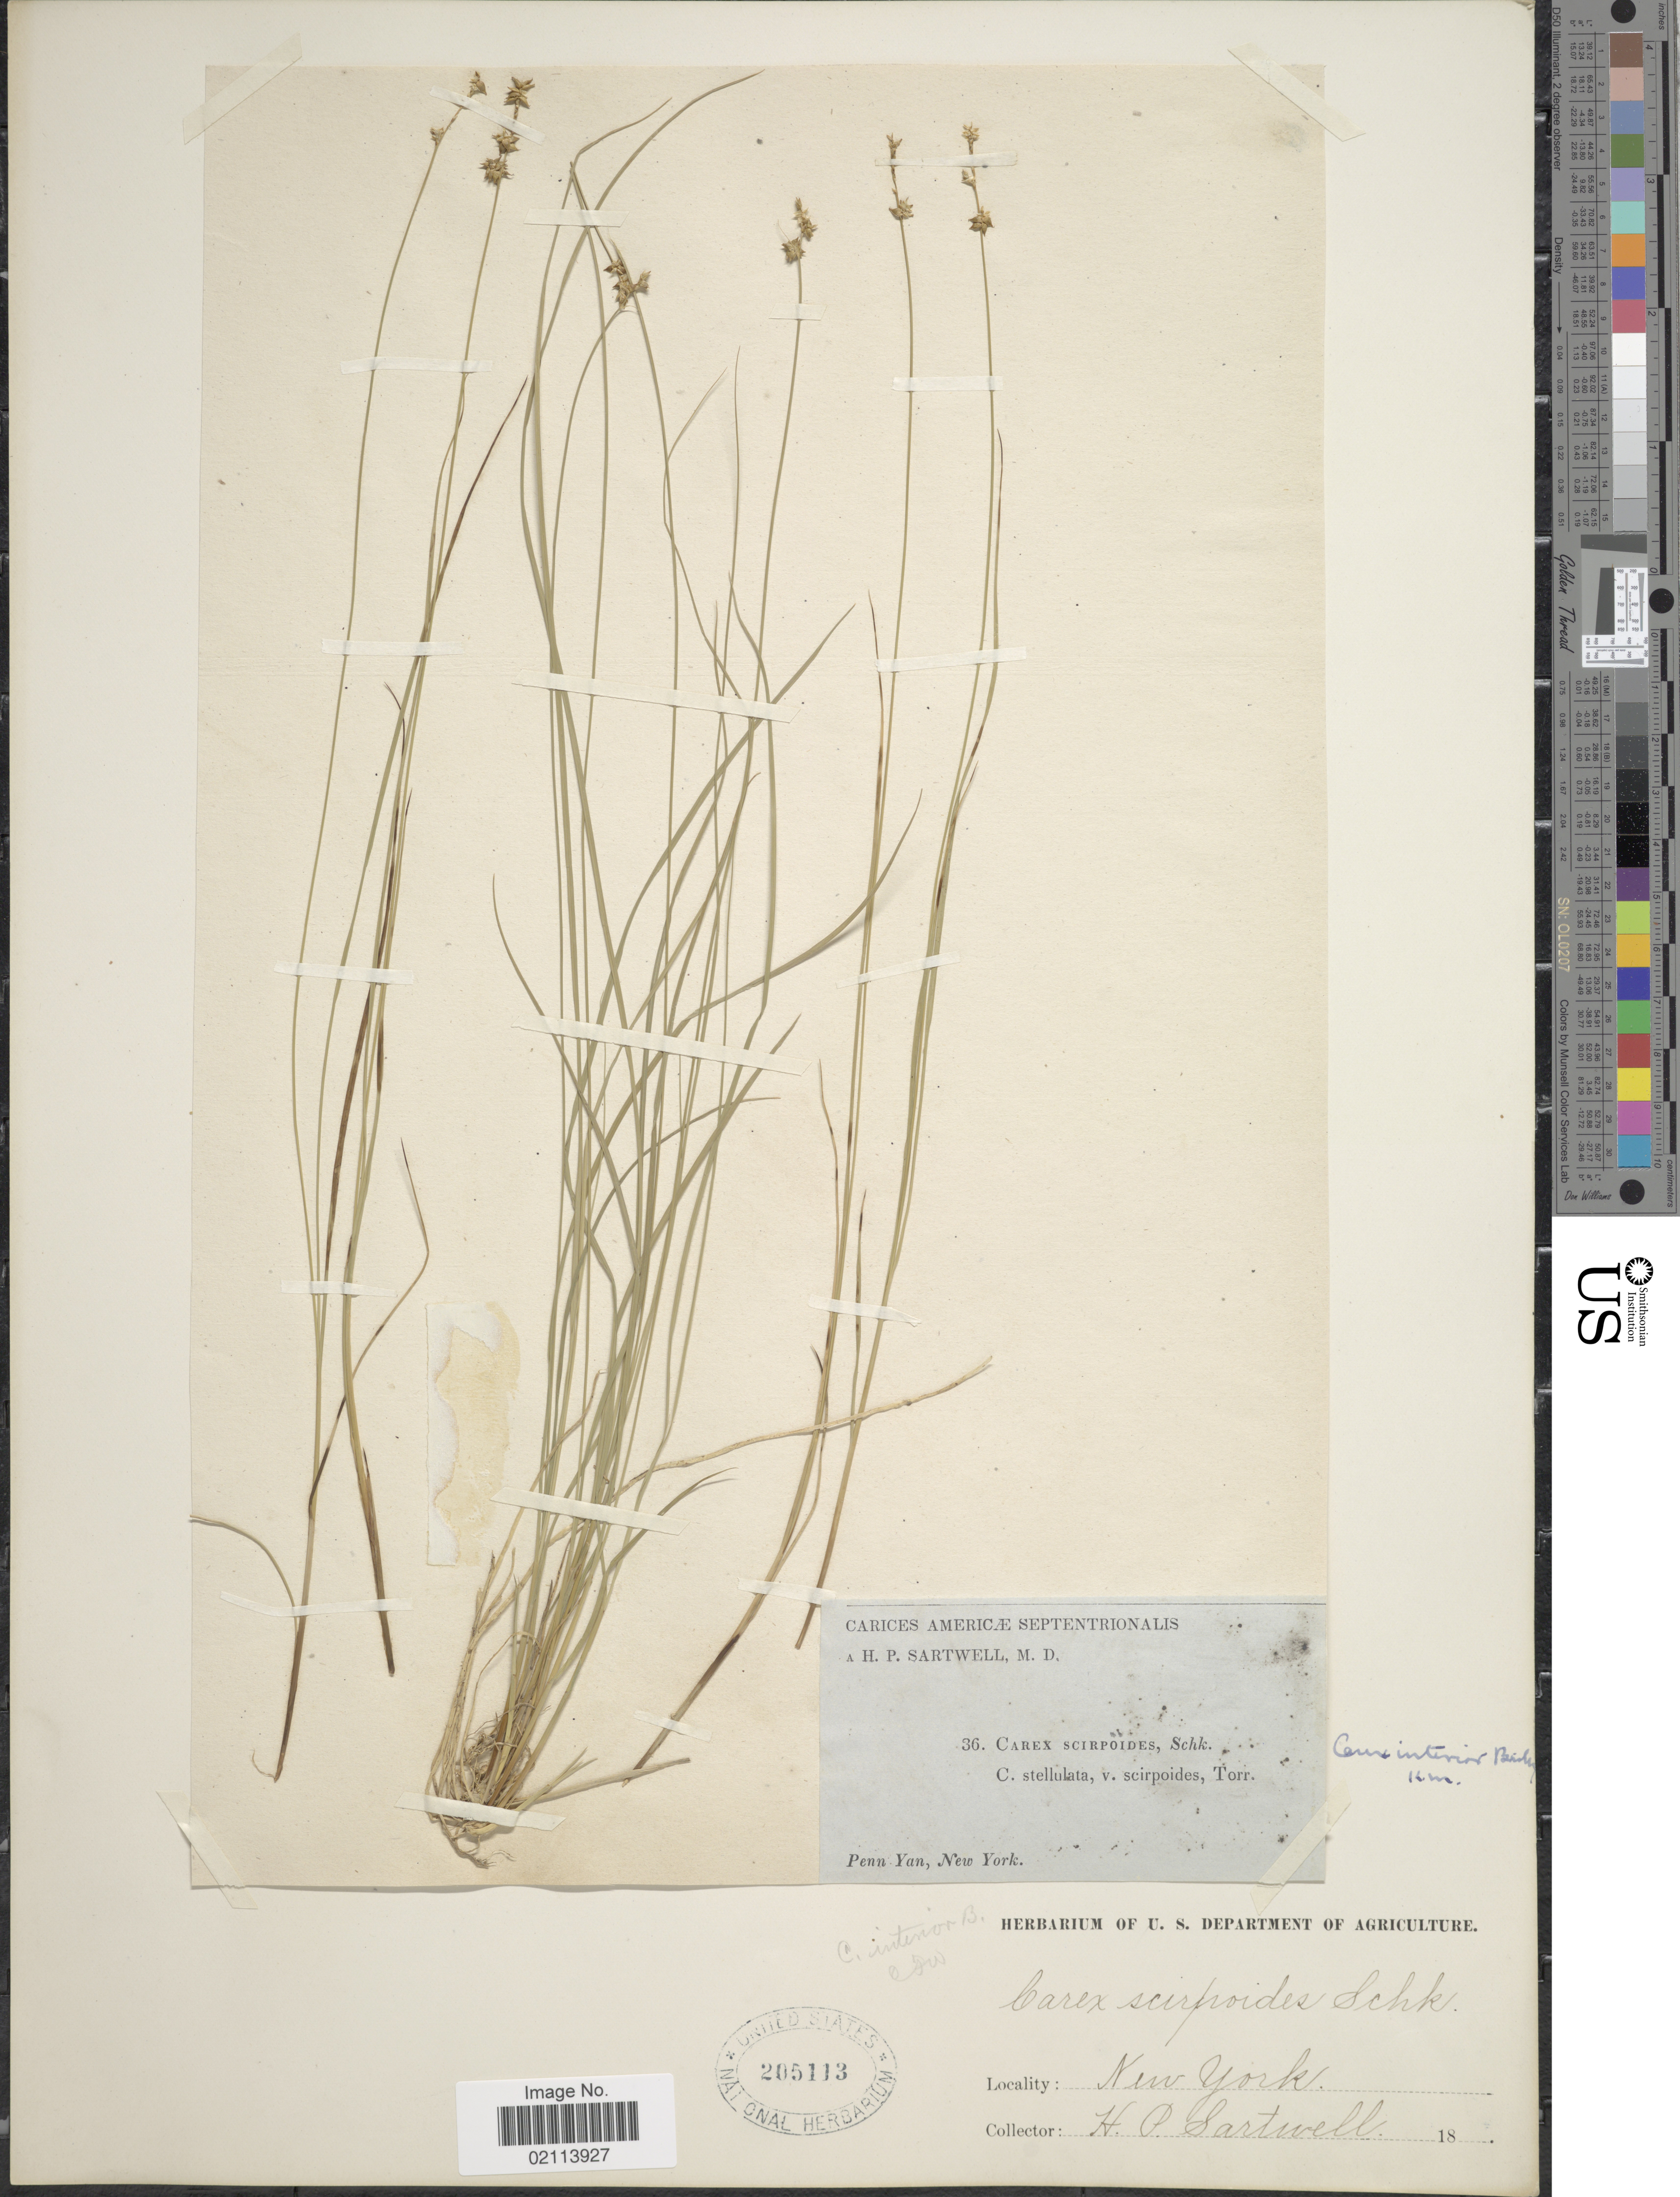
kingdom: Plantae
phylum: Tracheophyta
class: Liliopsida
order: Poales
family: Cyperaceae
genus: Carex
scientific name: Carex interior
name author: L.H. Bailey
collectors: H. P. Sartwell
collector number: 36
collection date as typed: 18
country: United States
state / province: New York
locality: Carices Americae Septentrionalis, Penn Yan.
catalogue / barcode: US 205113